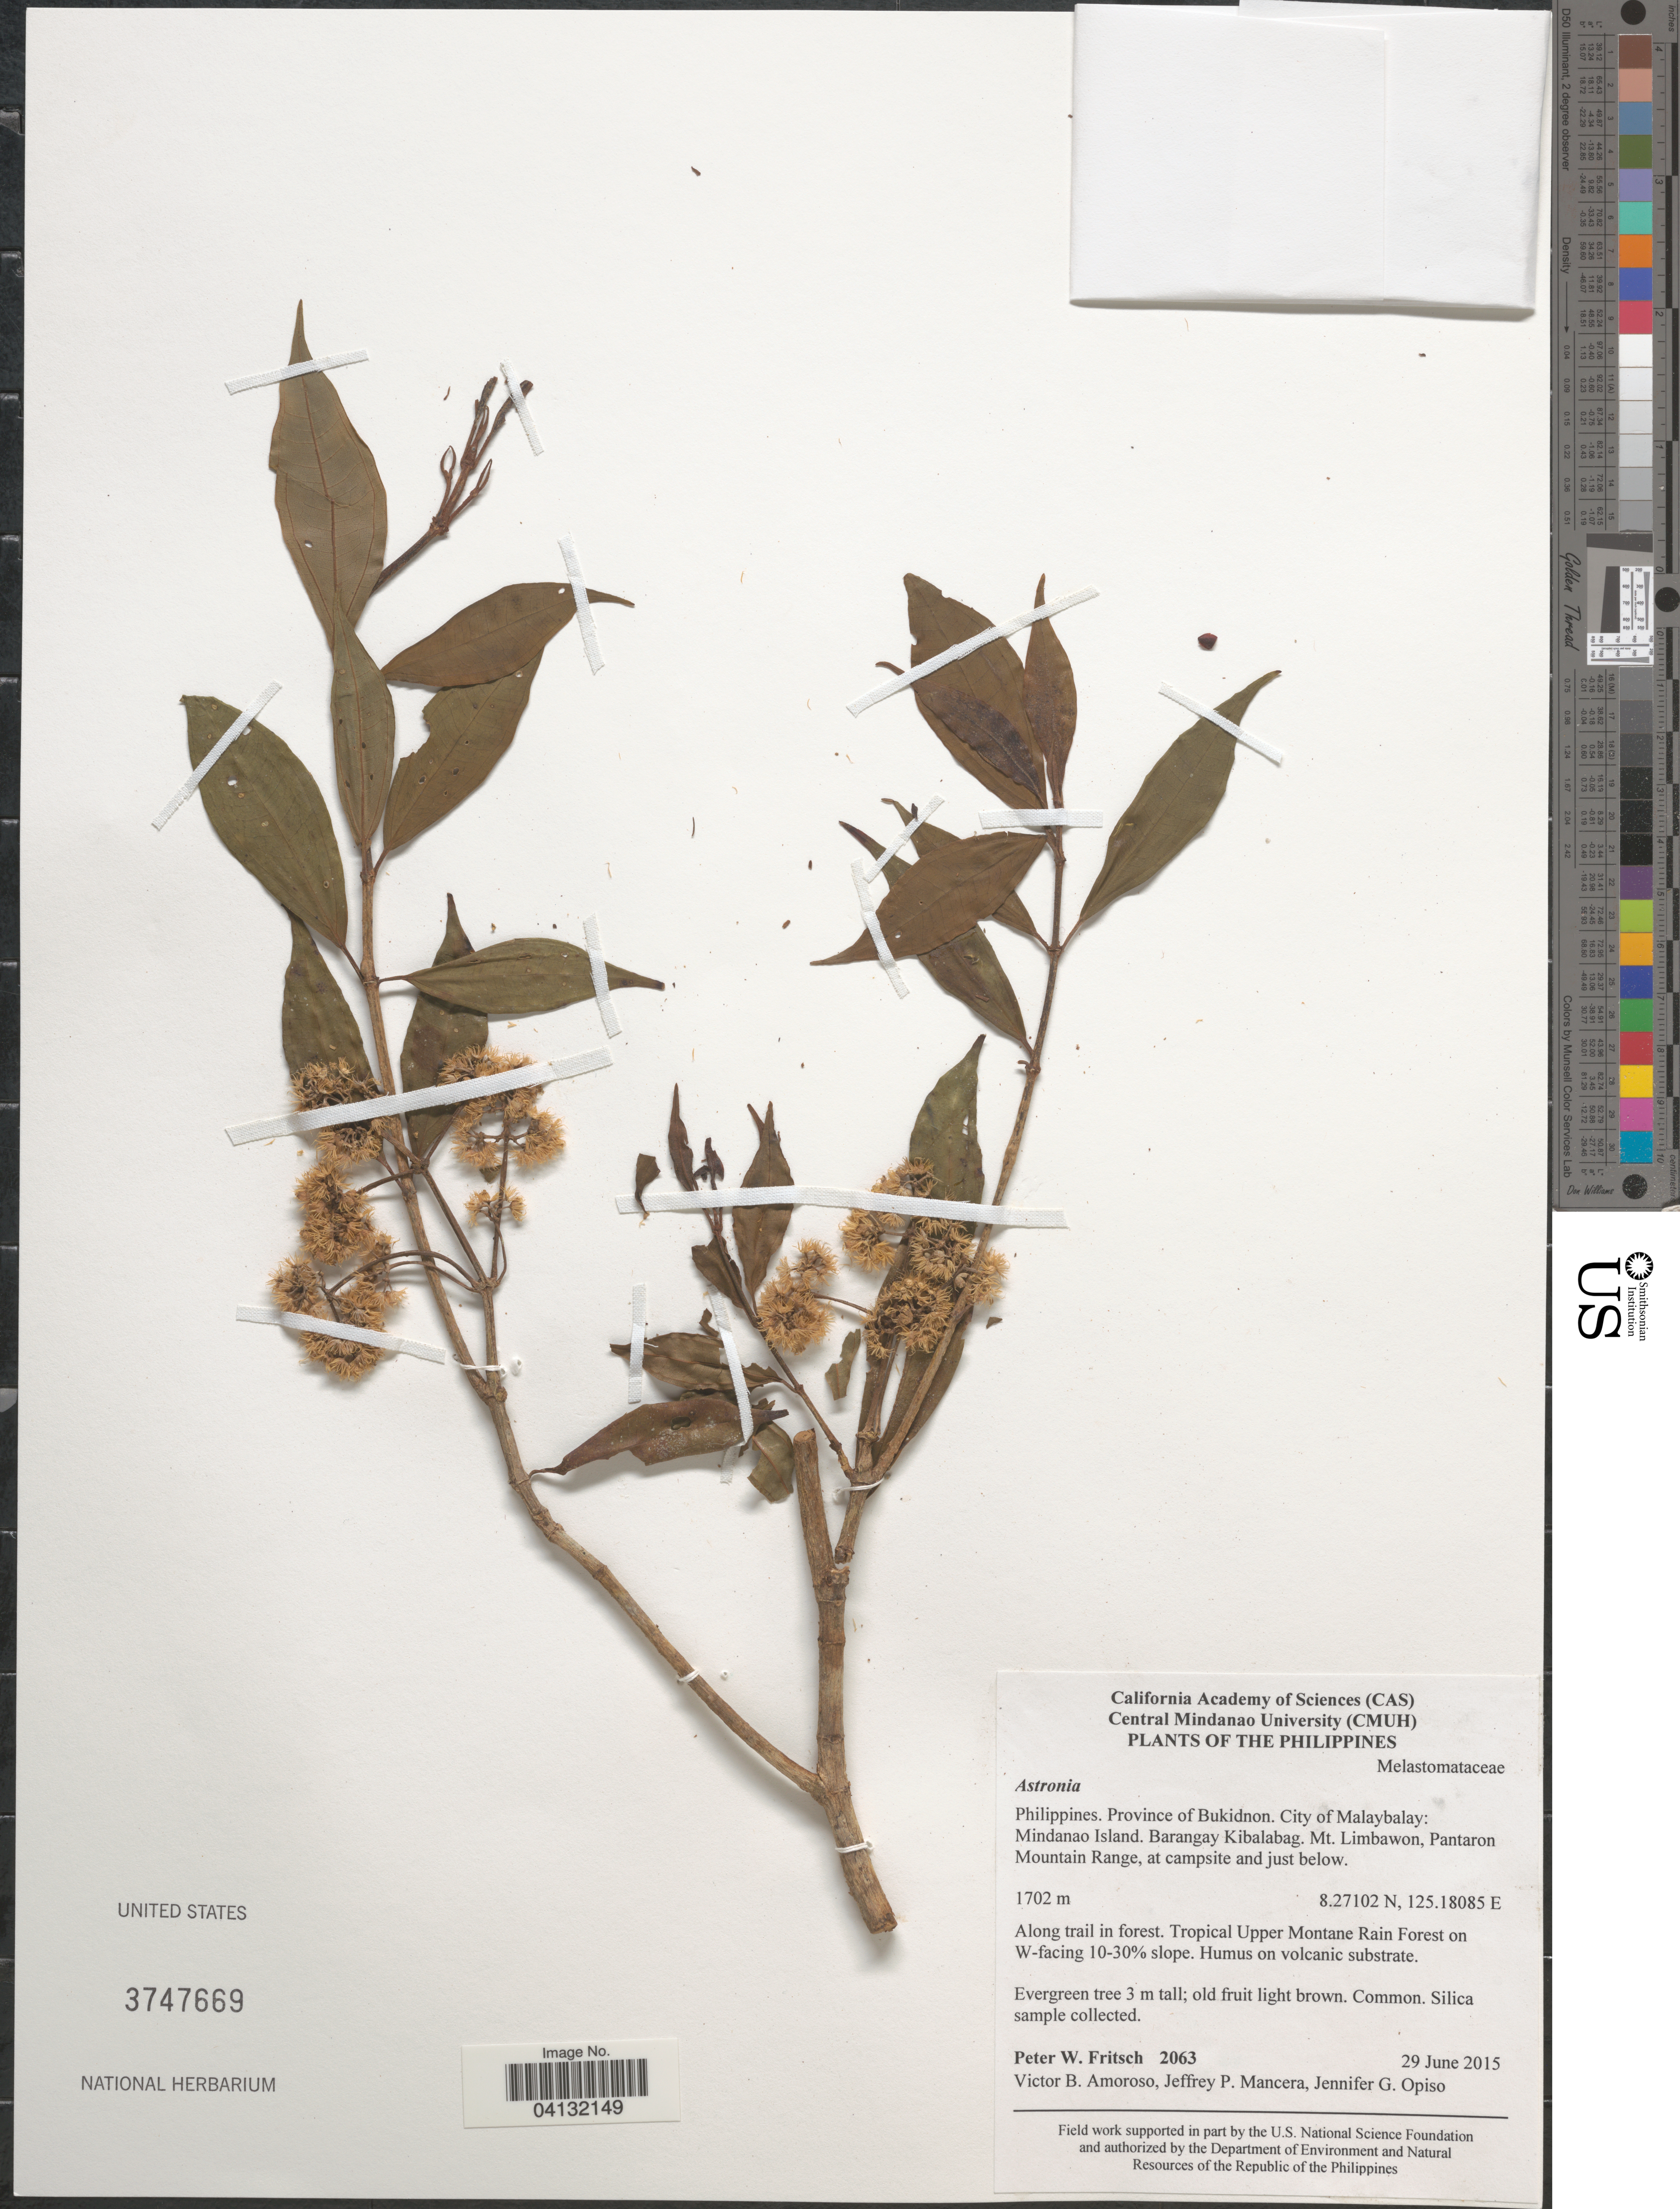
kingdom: Plantae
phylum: Tracheophyta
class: Magnoliopsida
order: Myrtales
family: Melastomataceae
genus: Astronia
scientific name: Astronia sp.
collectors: P. W. Fritsch, V. Amoroso, J. Mancera & J. Opiso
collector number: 2063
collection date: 2015-06-29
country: Philippines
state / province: Northern Mindanao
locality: Province of Bukidnon. City of Malaybalay: Mindanao Island. Barangay Kibalabag. Mt. Limbawon, Pantaron Mountain Range, at campsite and just below. Along trail in forest. Tropical Upper Montane Rain Forest on W-facing 10-30% slope.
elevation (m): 1702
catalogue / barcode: US 3747669